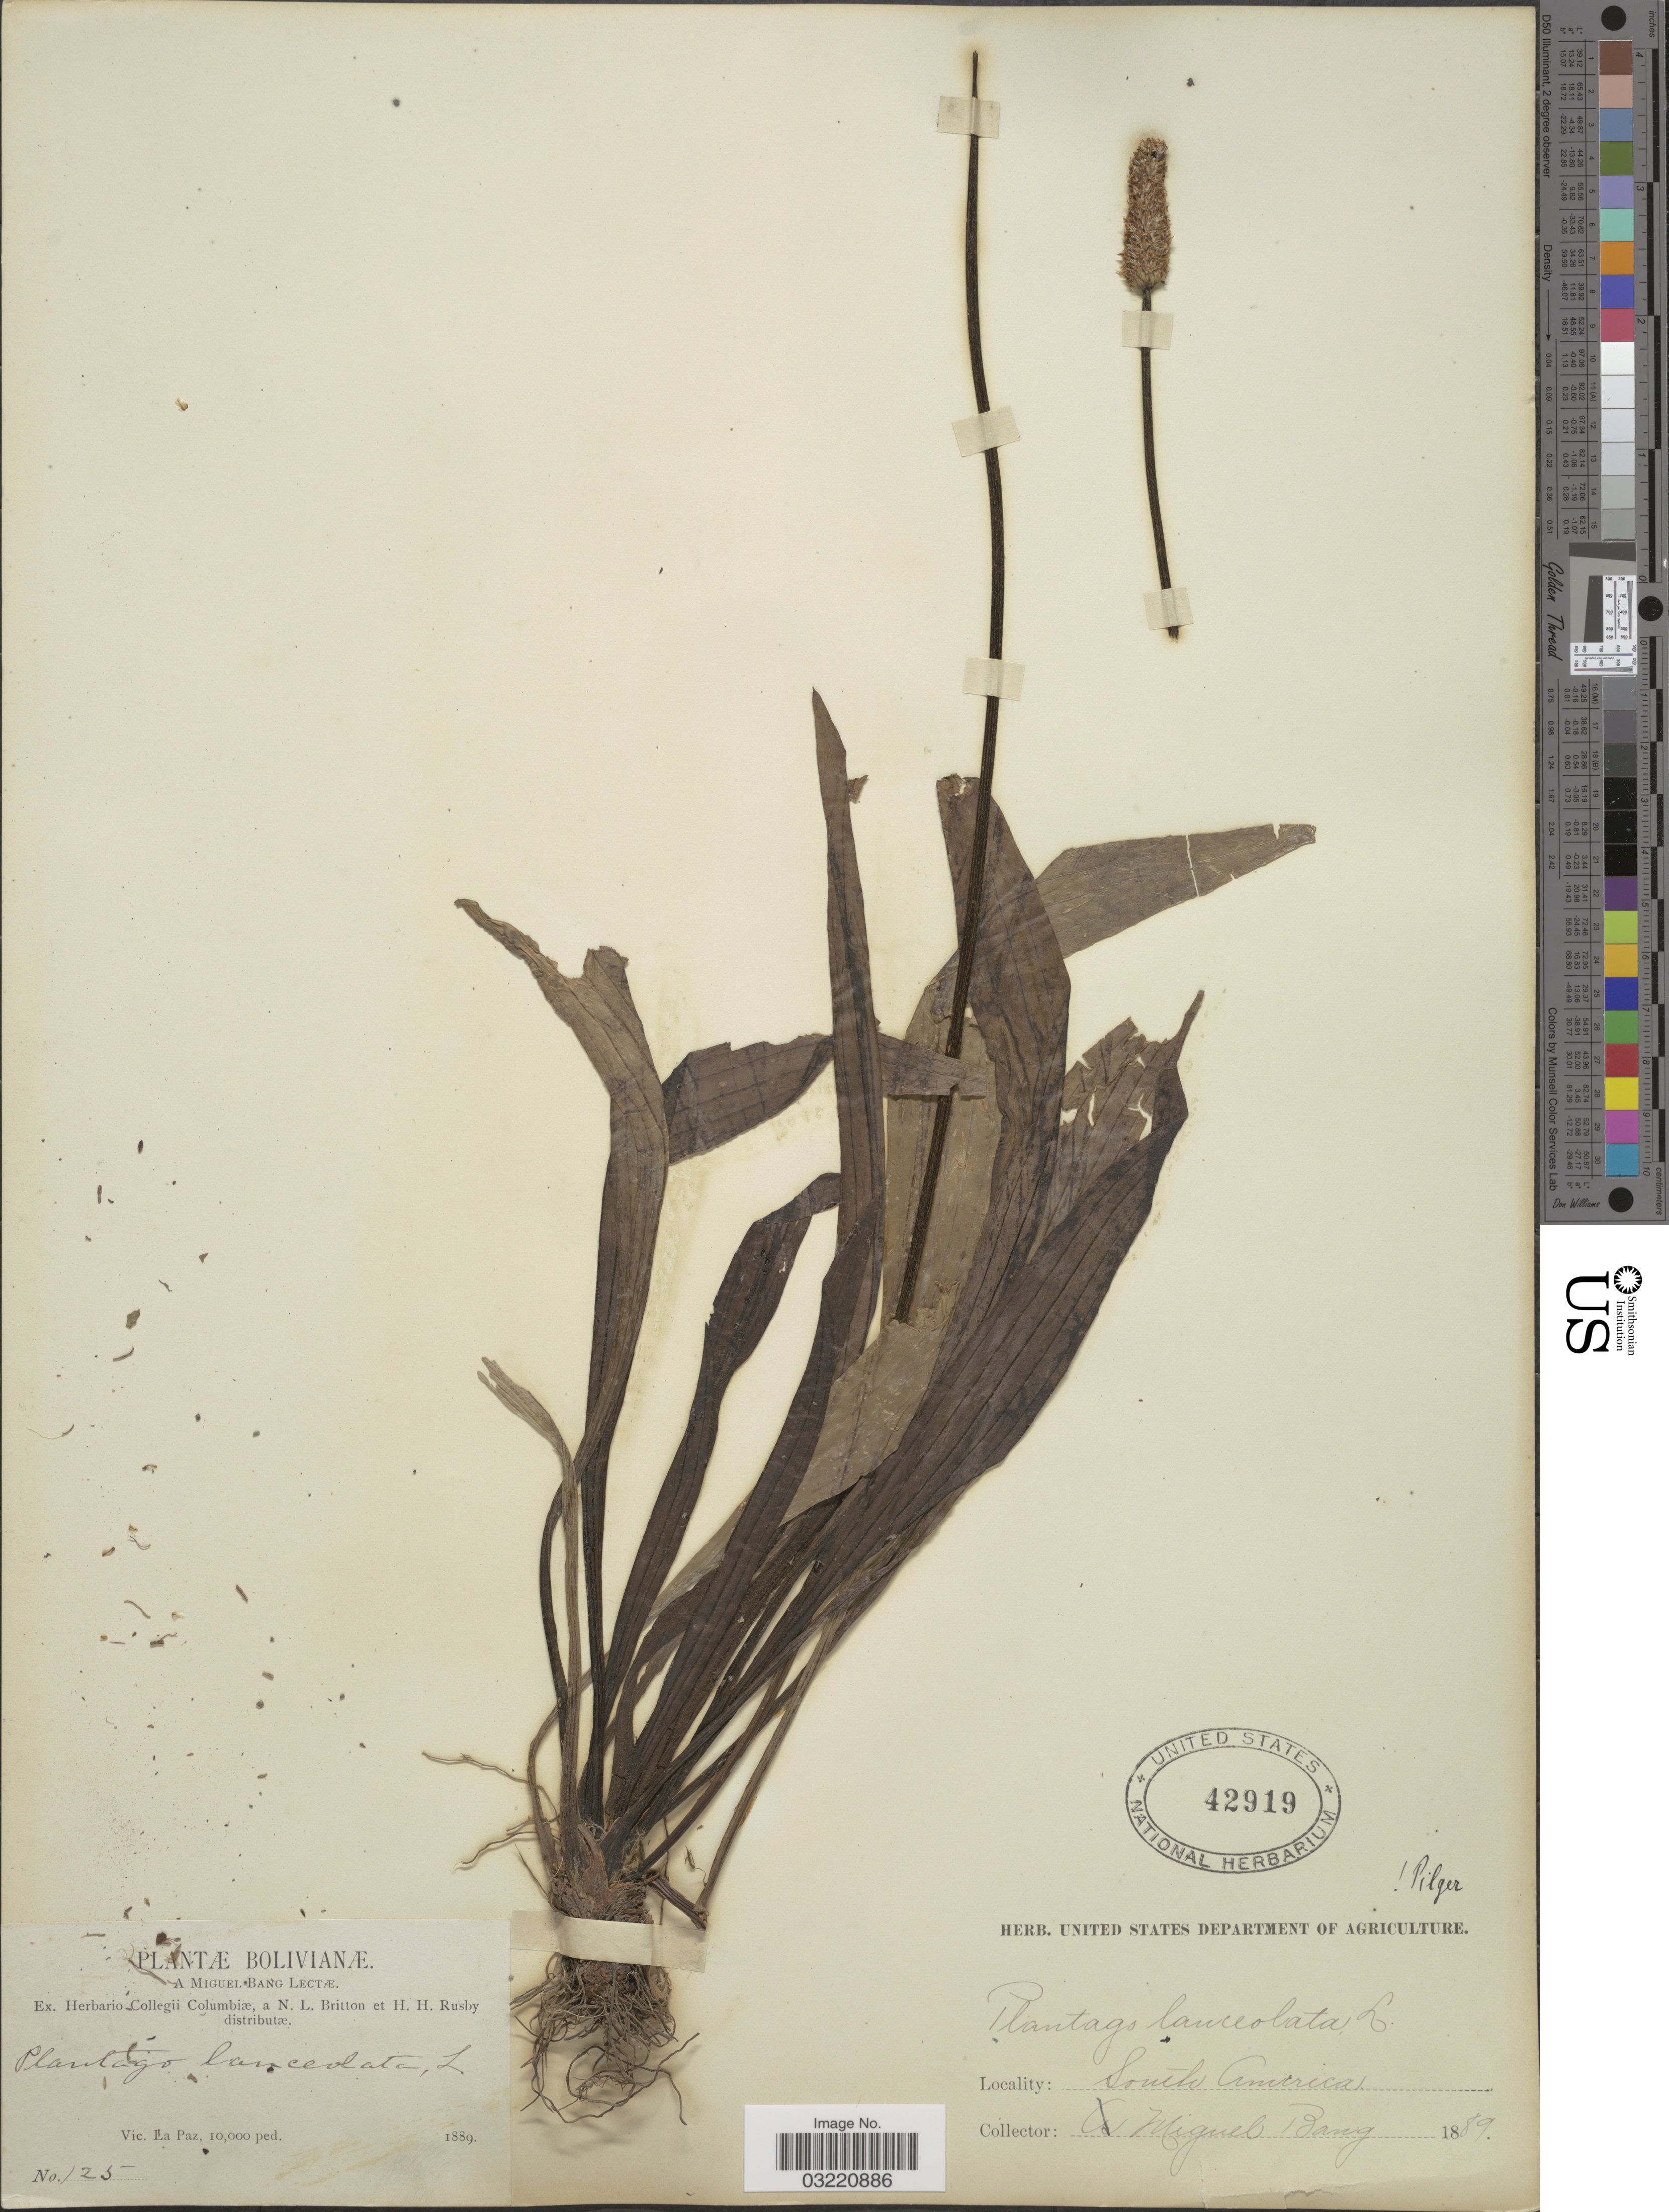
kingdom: Plantae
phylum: Tracheophyta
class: Magnoliopsida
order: Lamiales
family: Plantaginaceae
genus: Plantago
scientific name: Plantago lanceolata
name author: L.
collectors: M. Bang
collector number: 125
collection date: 1889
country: Bolivia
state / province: La Paz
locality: Vic. La Paz.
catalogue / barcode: US 42919